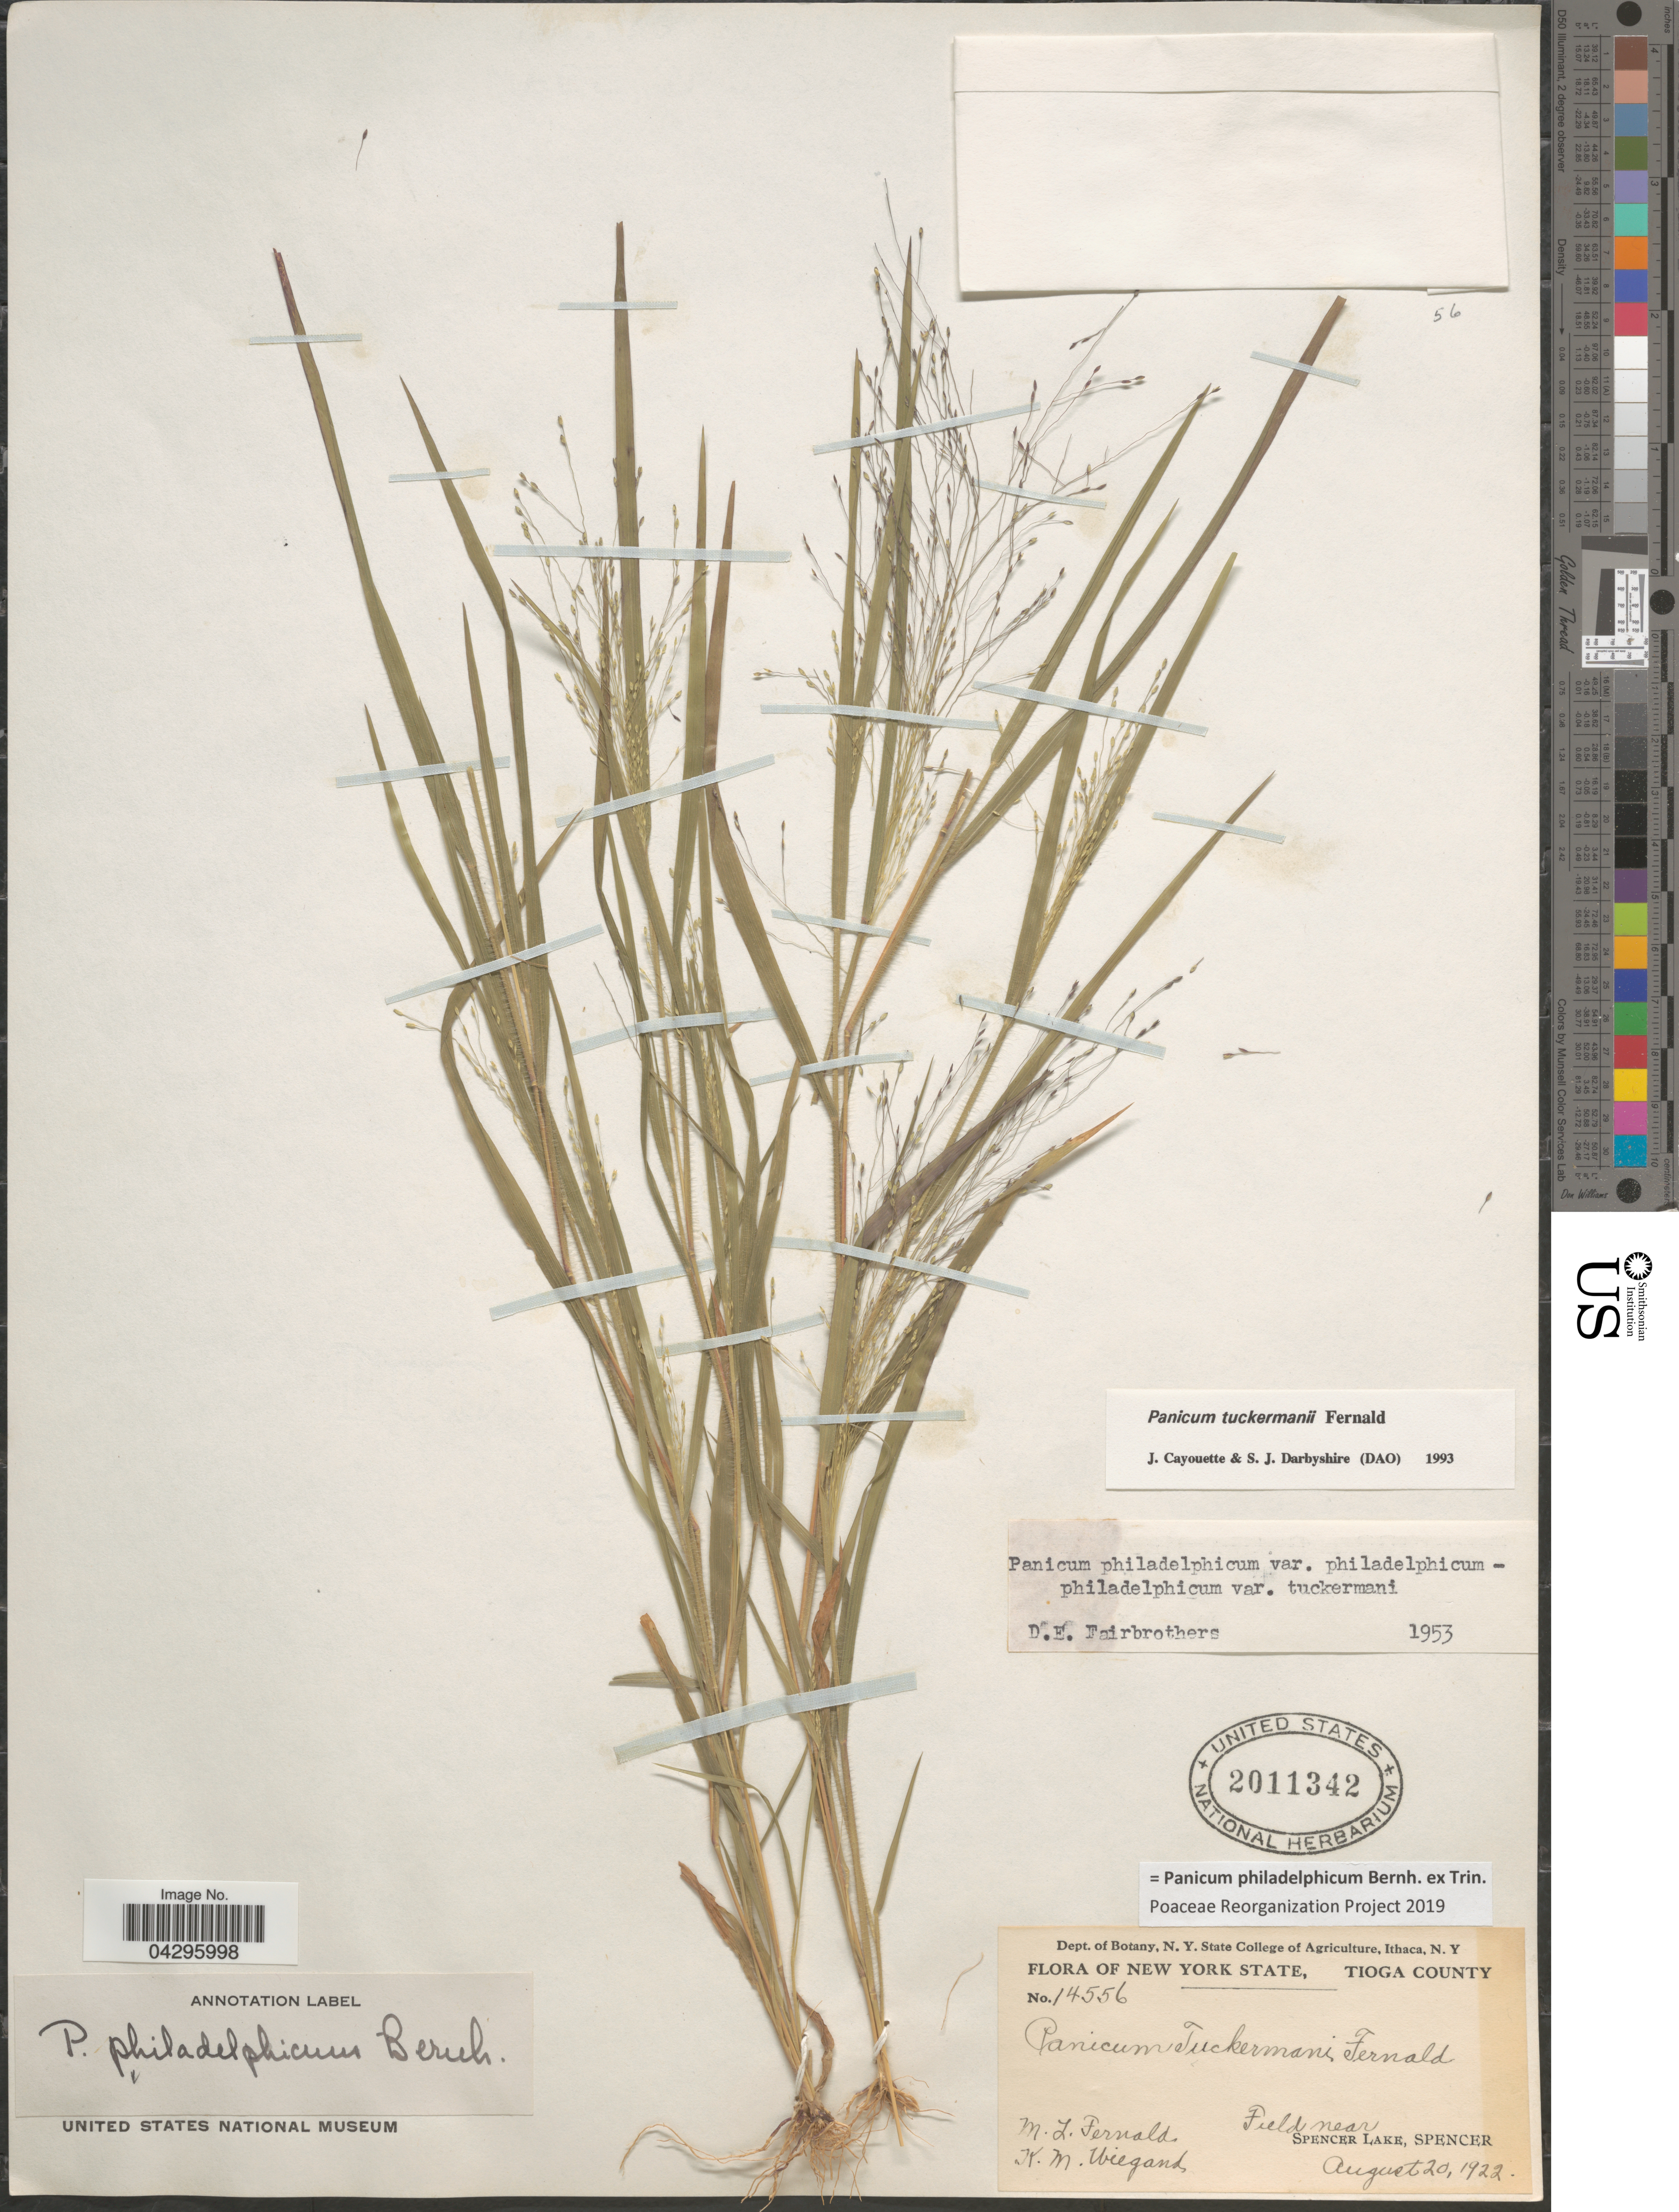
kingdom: Plantae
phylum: Tracheophyta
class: Liliopsida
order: Poales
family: Poaceae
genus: Panicum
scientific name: Panicum philadelphicum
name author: Bernh. ex Trin.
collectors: M. L. Fernald & K. M. Wiegand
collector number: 14556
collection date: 1922-08-20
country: United States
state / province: New York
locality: Tioga County. Field near Spencer Lake, Spencer.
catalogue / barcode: US 2011342